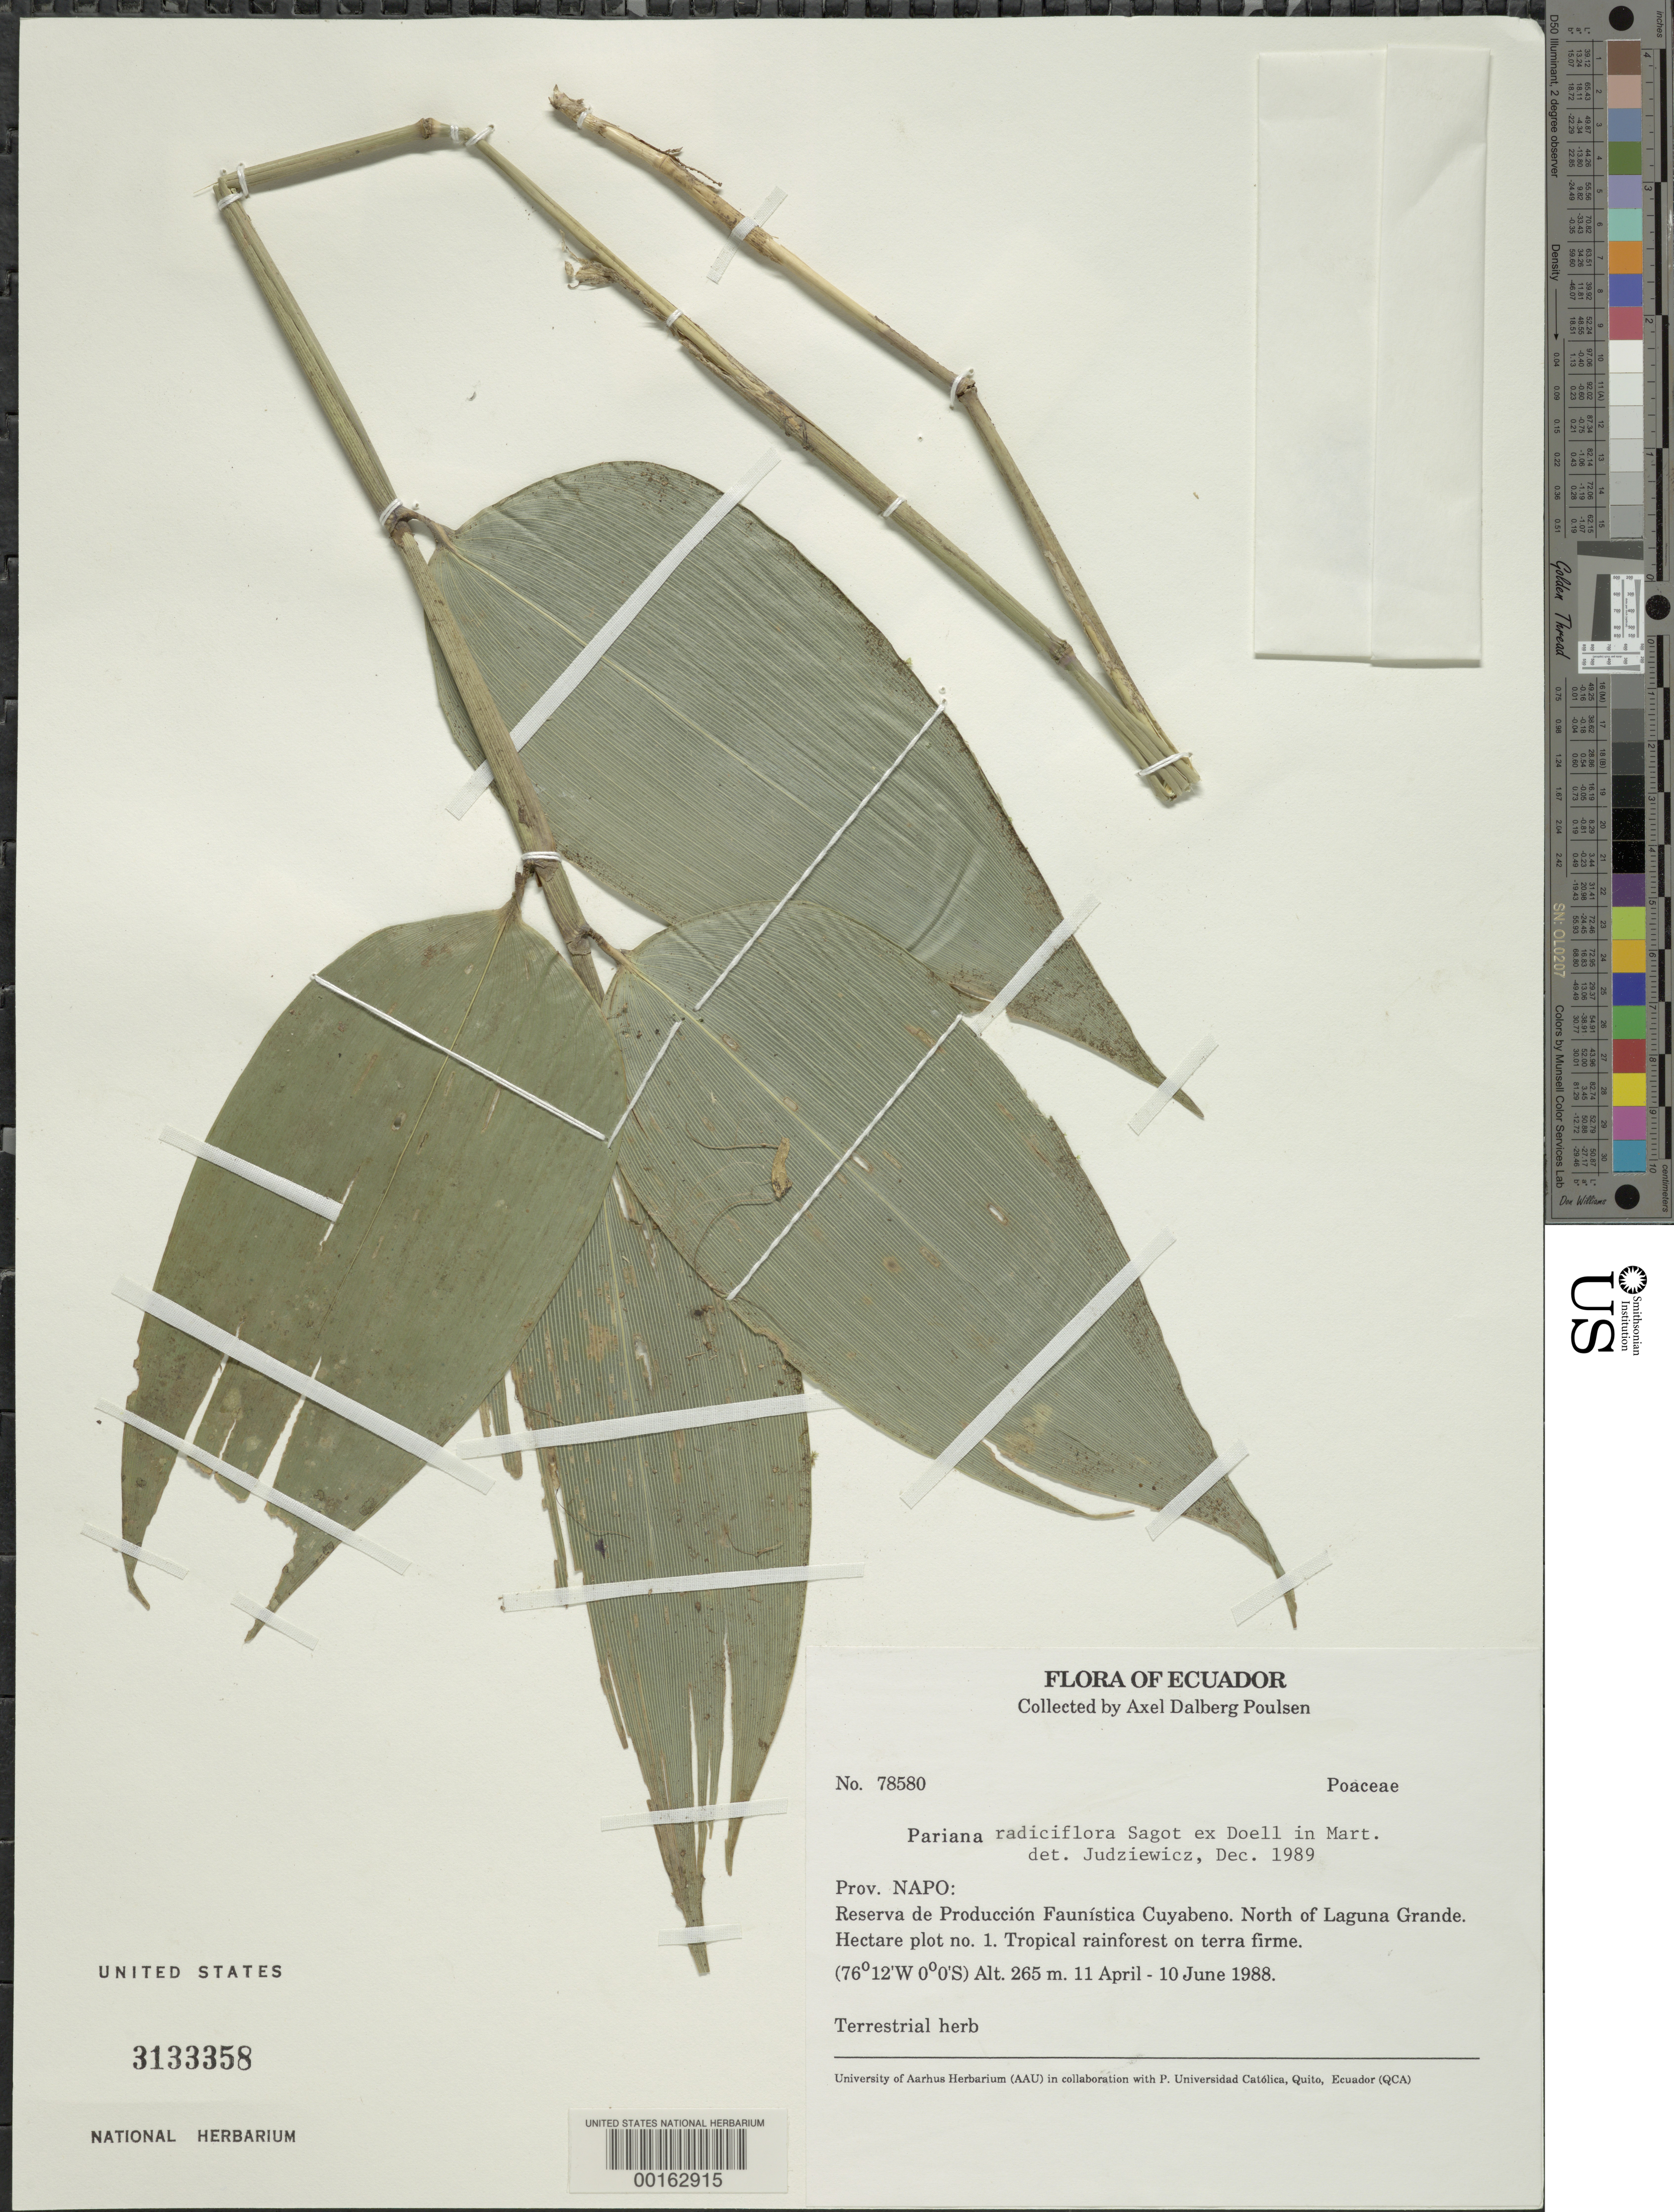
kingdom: Plantae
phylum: Tracheophyta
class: Liliopsida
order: Poales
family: Poaceae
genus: Pariana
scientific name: Pariana radiciflora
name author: Sagot ex Döll in Mart.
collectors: A. Poulsen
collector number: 78580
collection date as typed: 11 Apr 1988 to 10 Jun 1988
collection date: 1988-04-11/1988-06-10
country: Ecuador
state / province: Napo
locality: N of Laguna Grande, Reserva de produccion faunistica cuyabeno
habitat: Tropical rainforest on terra firme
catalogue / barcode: US 3133358